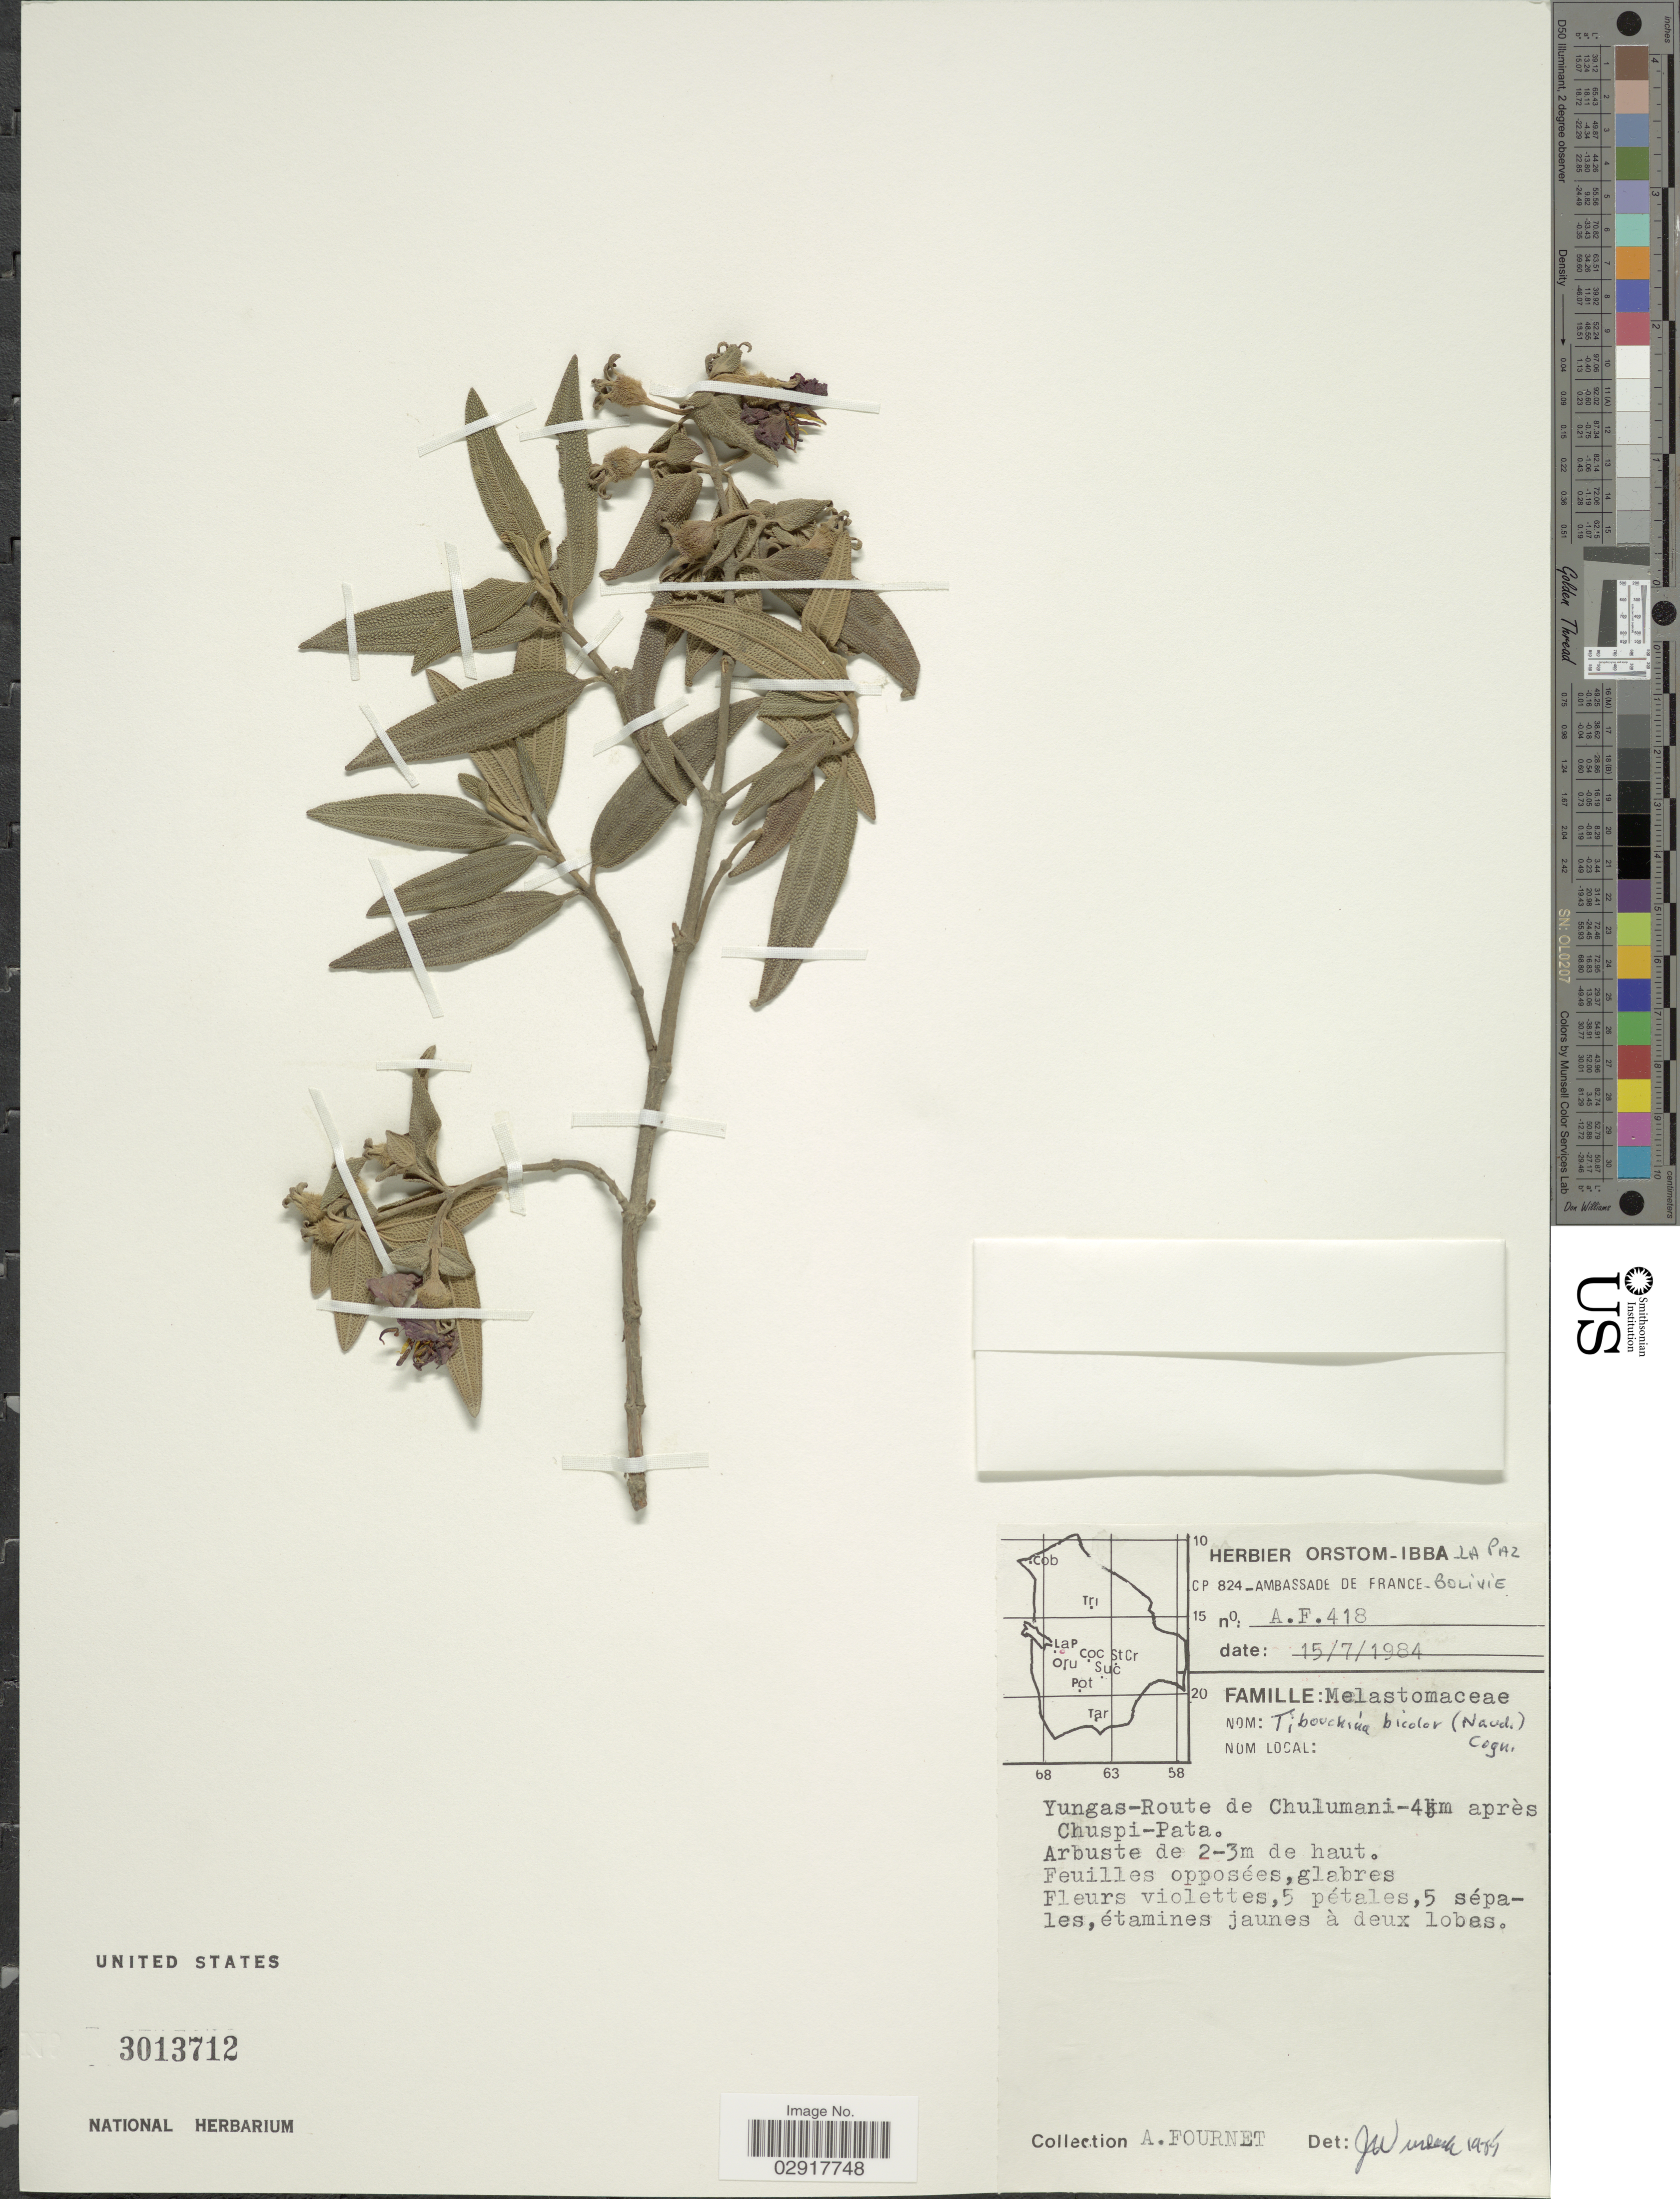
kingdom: Plantae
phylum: Tracheophyta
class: Magnoliopsida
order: Myrtales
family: Melastomataceae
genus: Tibouchina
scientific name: Tibouchina bicolor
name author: (Naudin) Cogn.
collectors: A. Fournet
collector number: A.F.418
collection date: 1984-07-15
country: Bolivia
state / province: La Paz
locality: Yungas-Route de Chulumani - 4 km après Chuspi-Pata.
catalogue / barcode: US 3013712